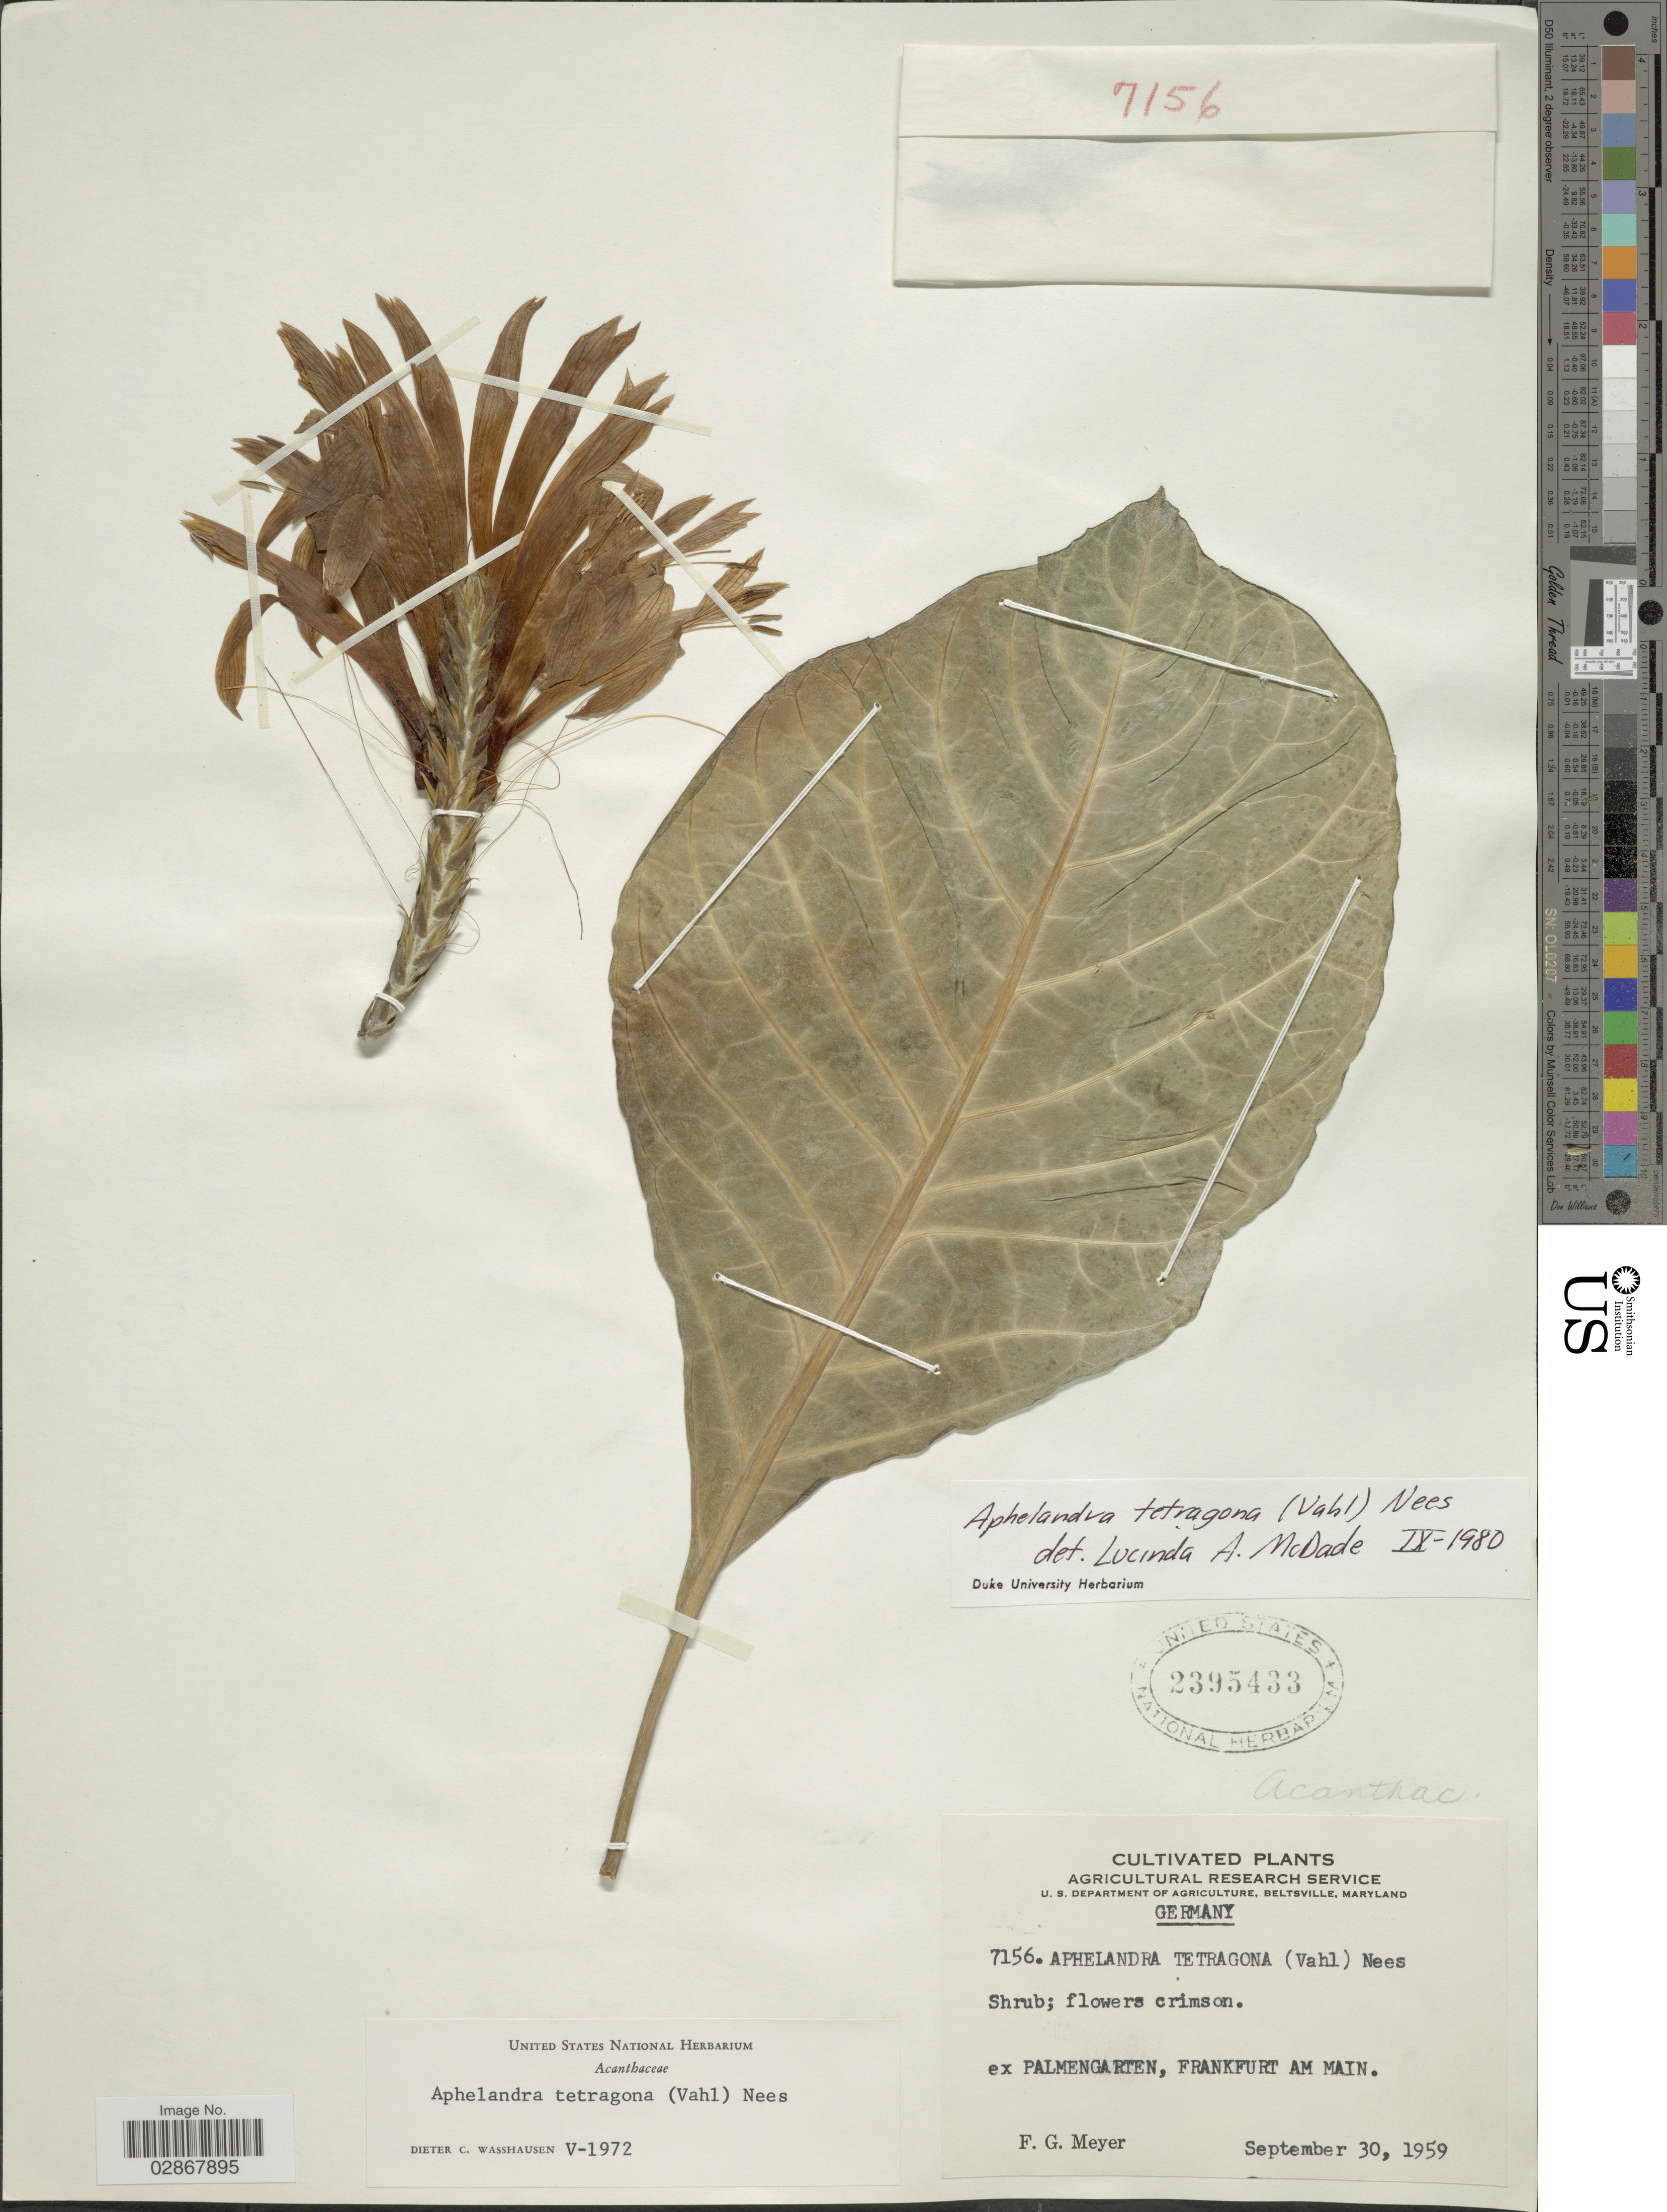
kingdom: Plantae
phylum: Tracheophyta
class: Magnoliopsida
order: Lamiales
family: Acanthaceae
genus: Aphelandra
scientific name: Aphelandra tetragona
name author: (Vahl) Nees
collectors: F. G. Meyer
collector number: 7156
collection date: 1959-09-30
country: Germany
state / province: Hesse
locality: Ex Palmengarten, Frankfurt am Main.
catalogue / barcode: US 2395433